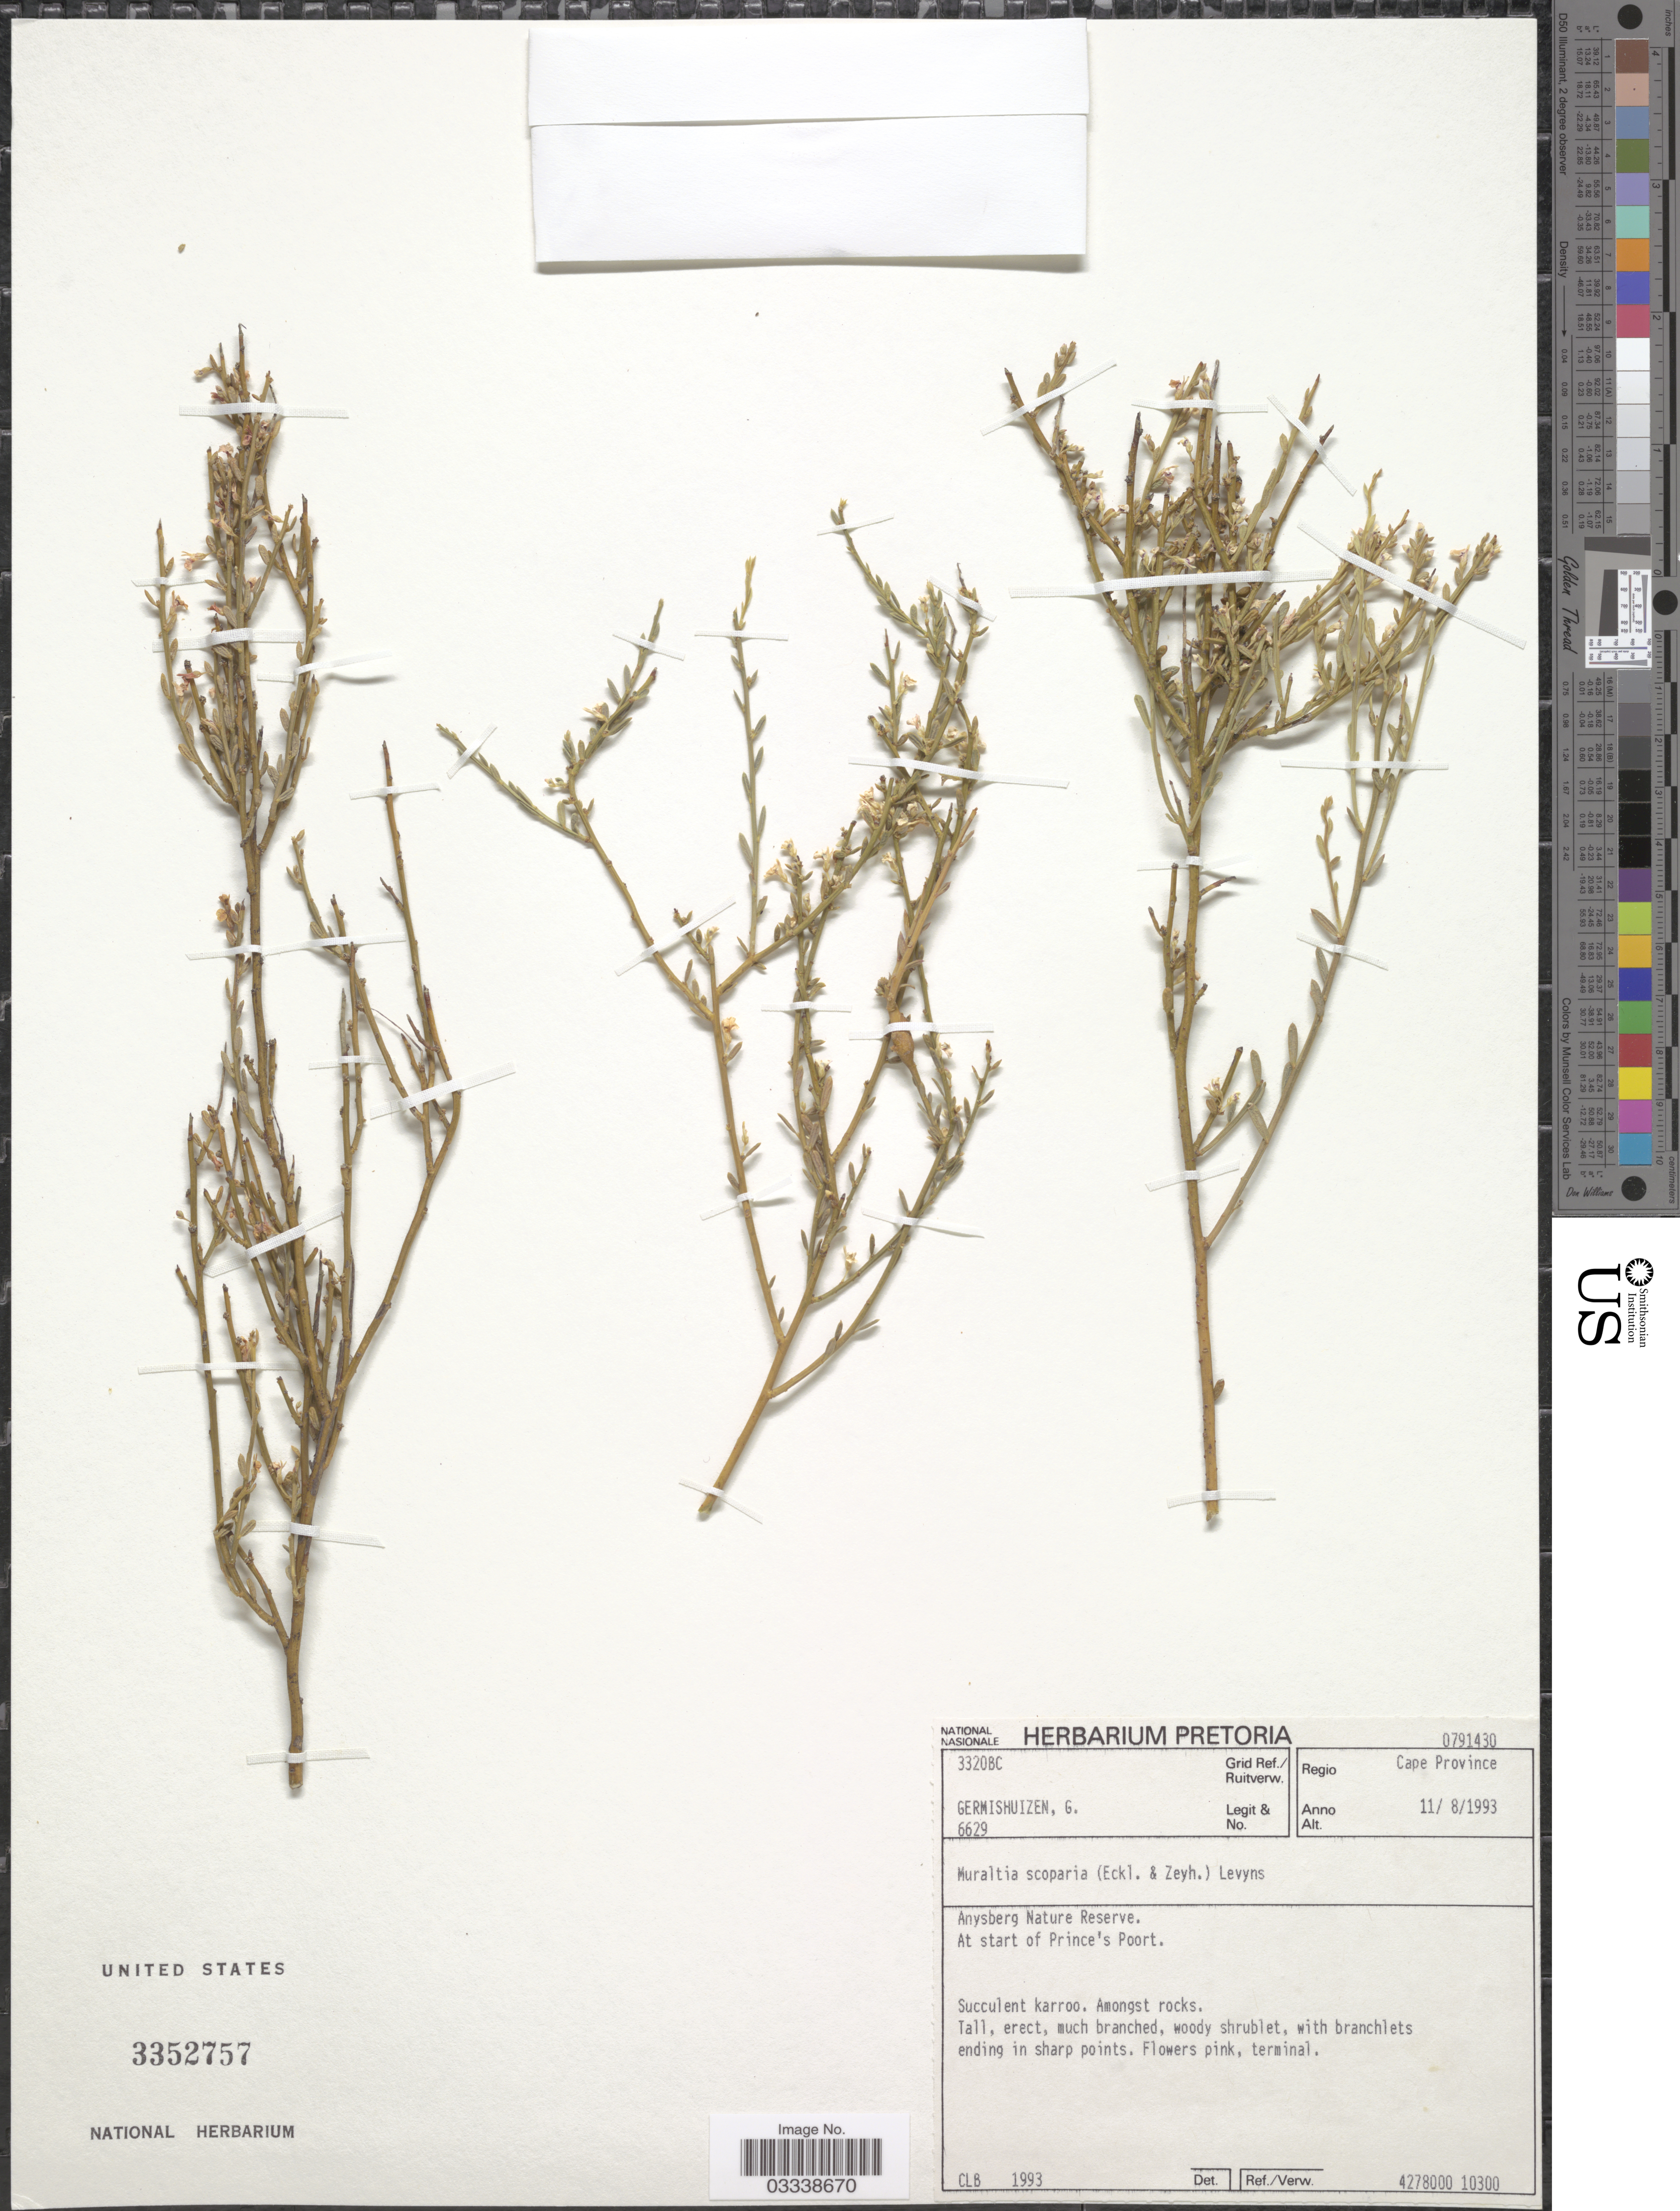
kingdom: Plantae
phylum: Tracheophyta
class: Magnoliopsida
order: Fabales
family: Polygalaceae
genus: Muraltia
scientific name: Muraltia scoparia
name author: (Eckl. & Zeyh.) Levyns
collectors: G. Germishuizen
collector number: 6629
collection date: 1993-08-11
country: South Africa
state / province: Western Cape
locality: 3320BC Grid Ref./ Ruitverw. Regio Cape Province. Anysberg Nature Reserve. At start of Prince's Poort.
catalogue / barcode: US 3352757